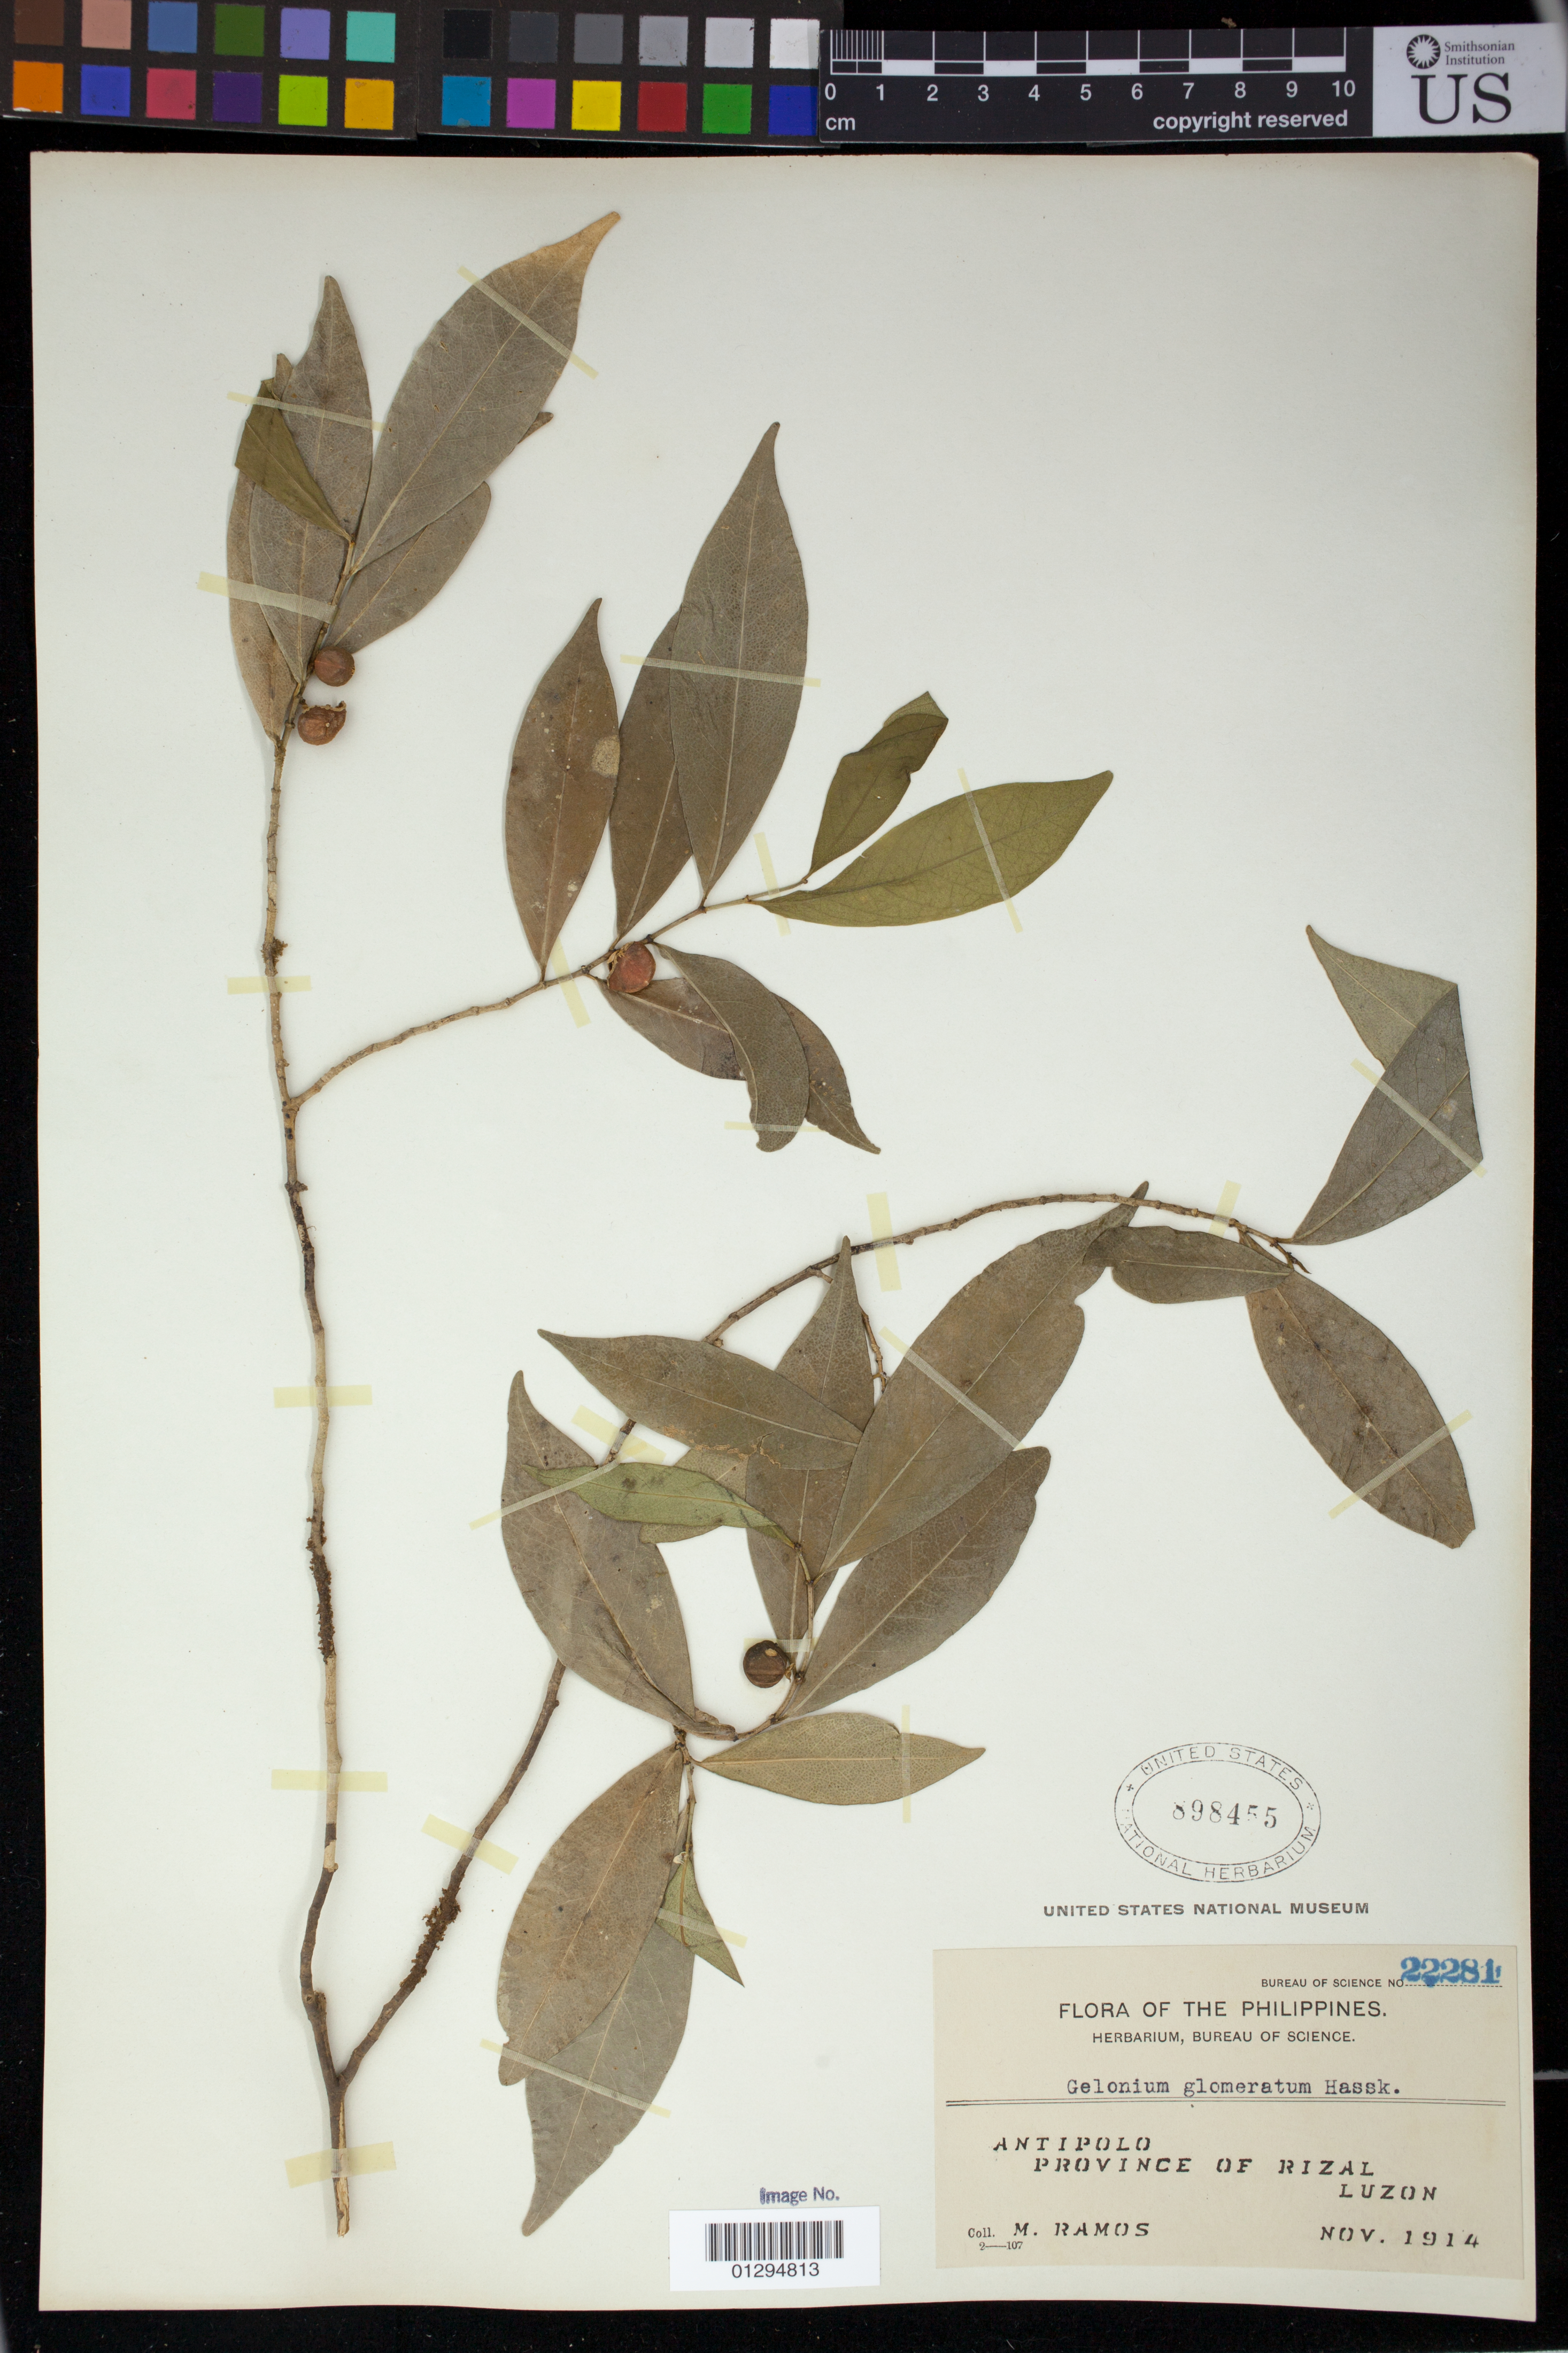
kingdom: Plantae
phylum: Tracheophyta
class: Magnoliopsida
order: Malpighiales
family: Euphorbiaceae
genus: Suregada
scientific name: Suregada glomerulata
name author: (Blume) Baill.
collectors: M. Ramos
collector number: Bur. Sci. 22281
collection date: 1914-11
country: Philippines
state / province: Calabarzon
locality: Antipolo, Province of Rizal, Luzon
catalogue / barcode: US 898455